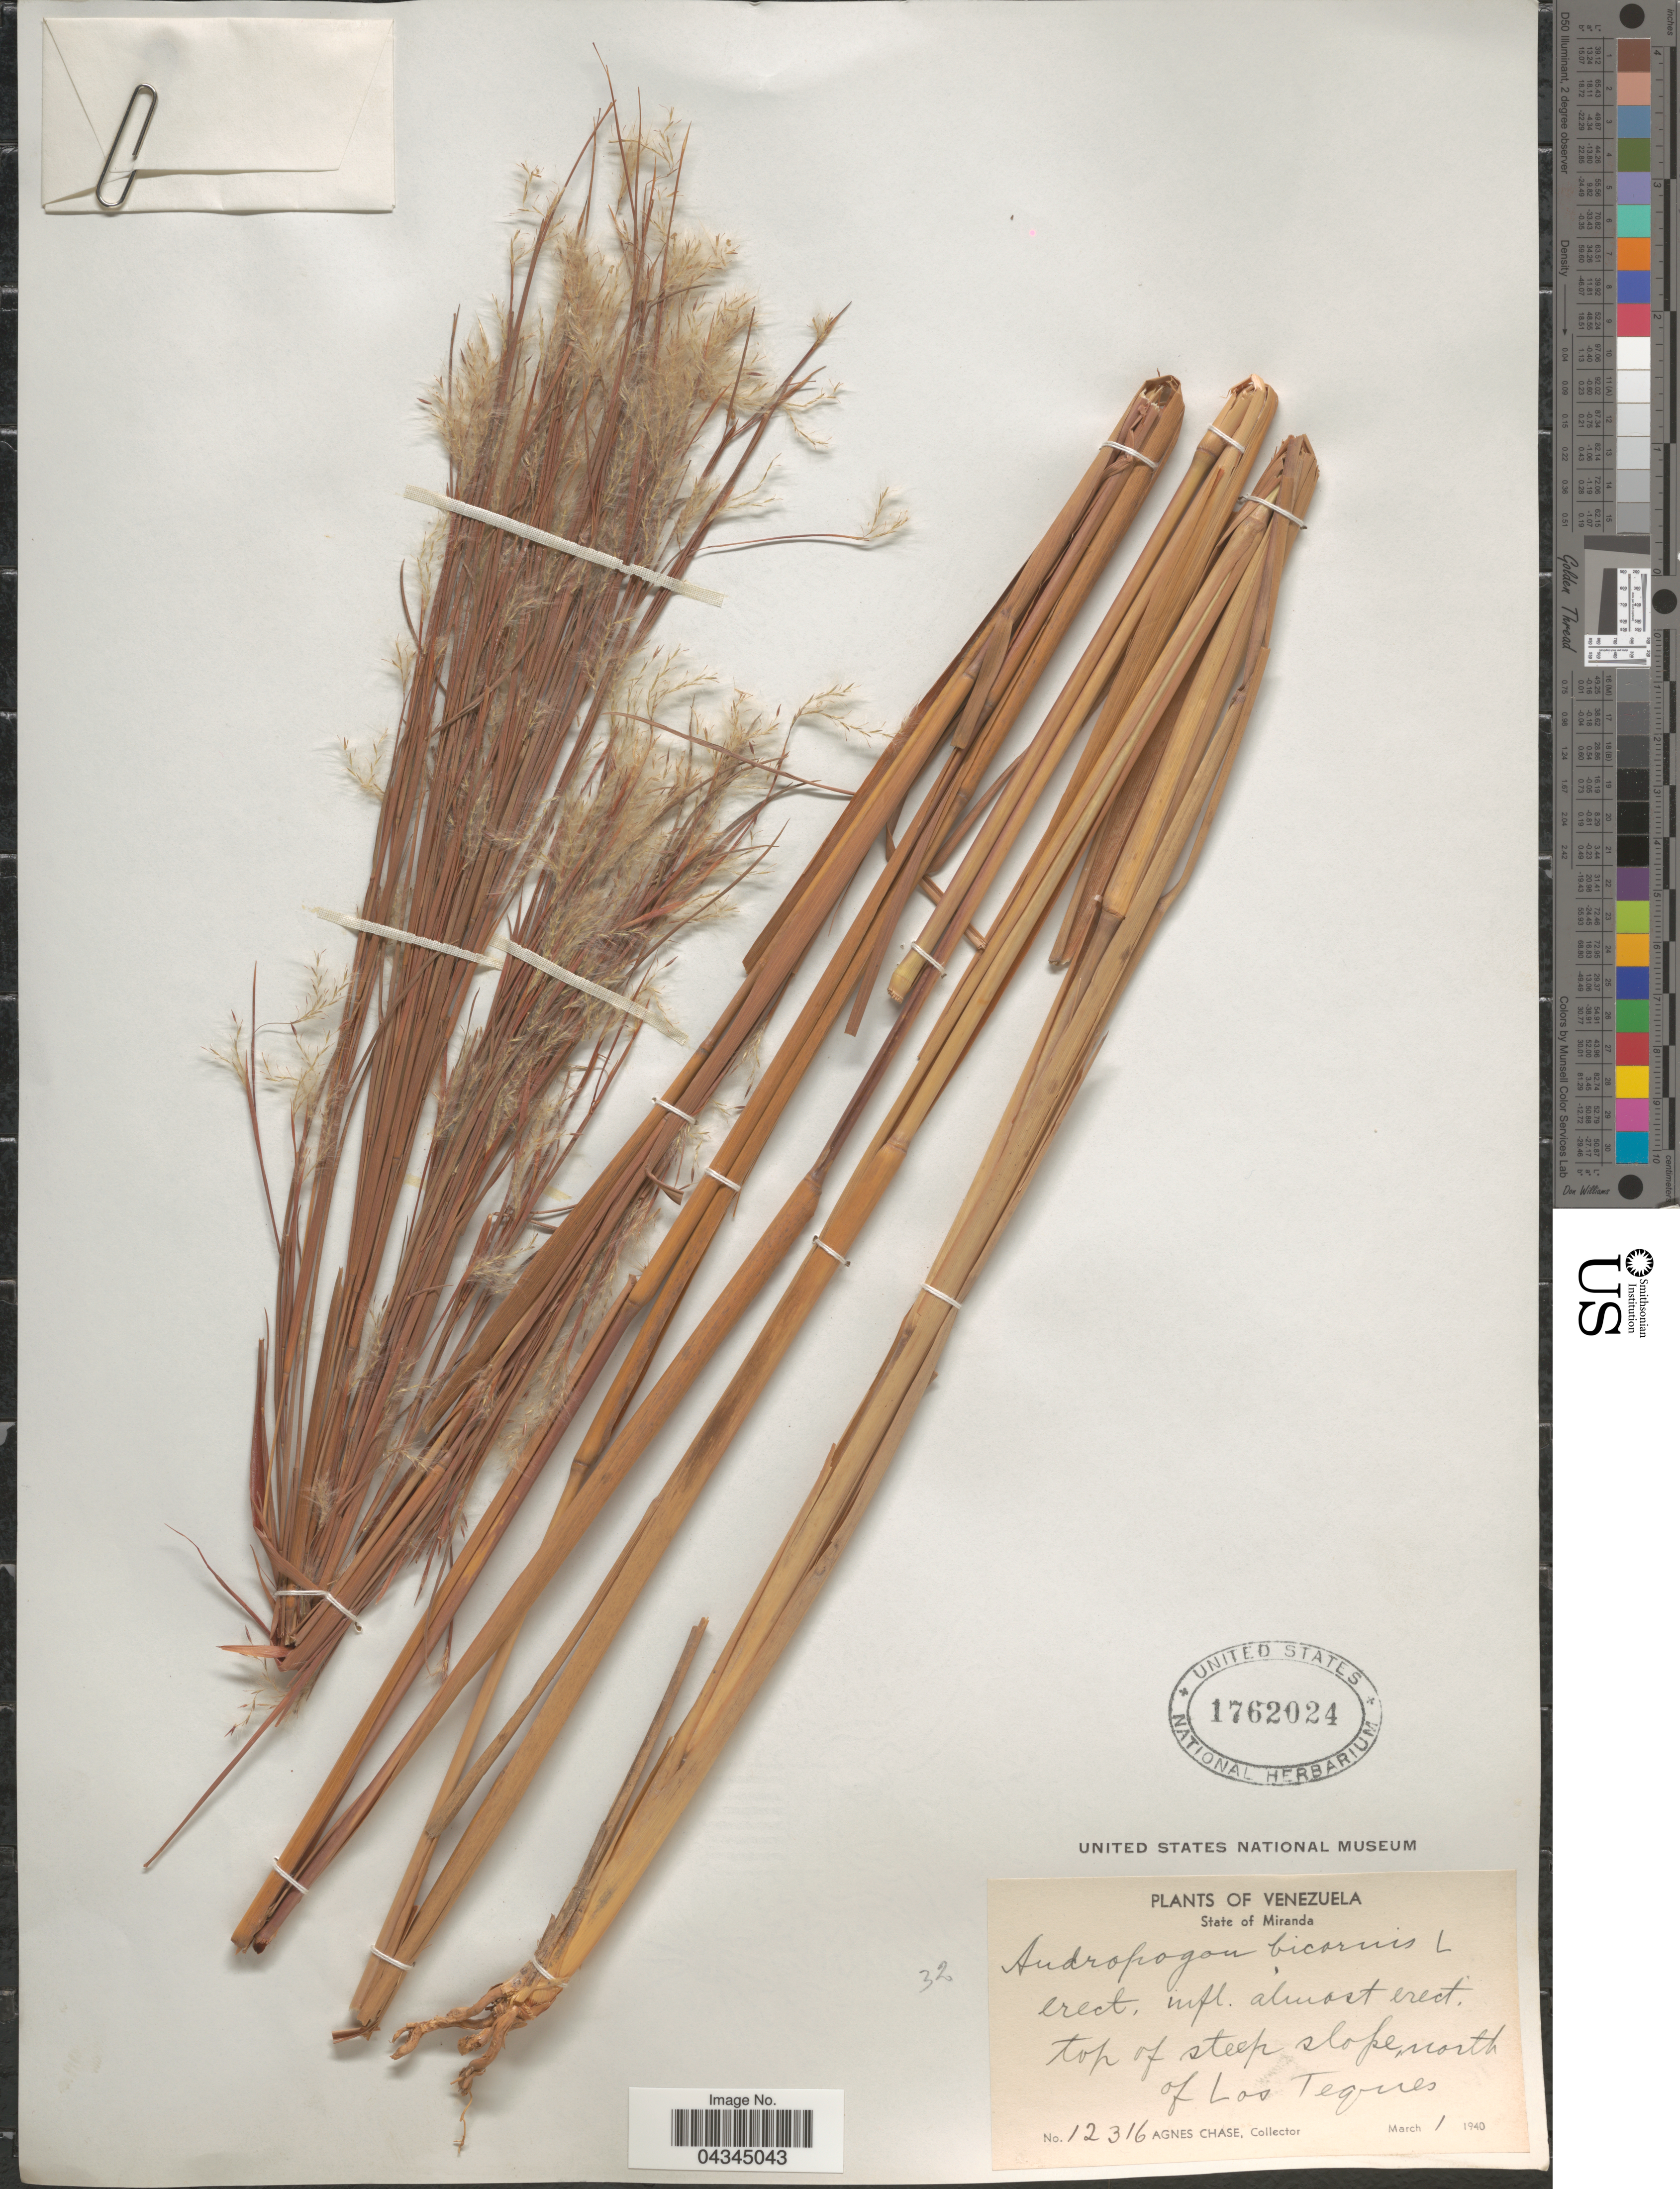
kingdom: Plantae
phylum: Tracheophyta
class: Liliopsida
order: Poales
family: Poaceae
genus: Andropogon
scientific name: Andropogon bicornis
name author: L.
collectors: A. Chase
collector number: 12316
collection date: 1940-03-01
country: Venezuela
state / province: Miranda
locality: Top of steep slope, north of Los Teques.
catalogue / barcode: US 1762024